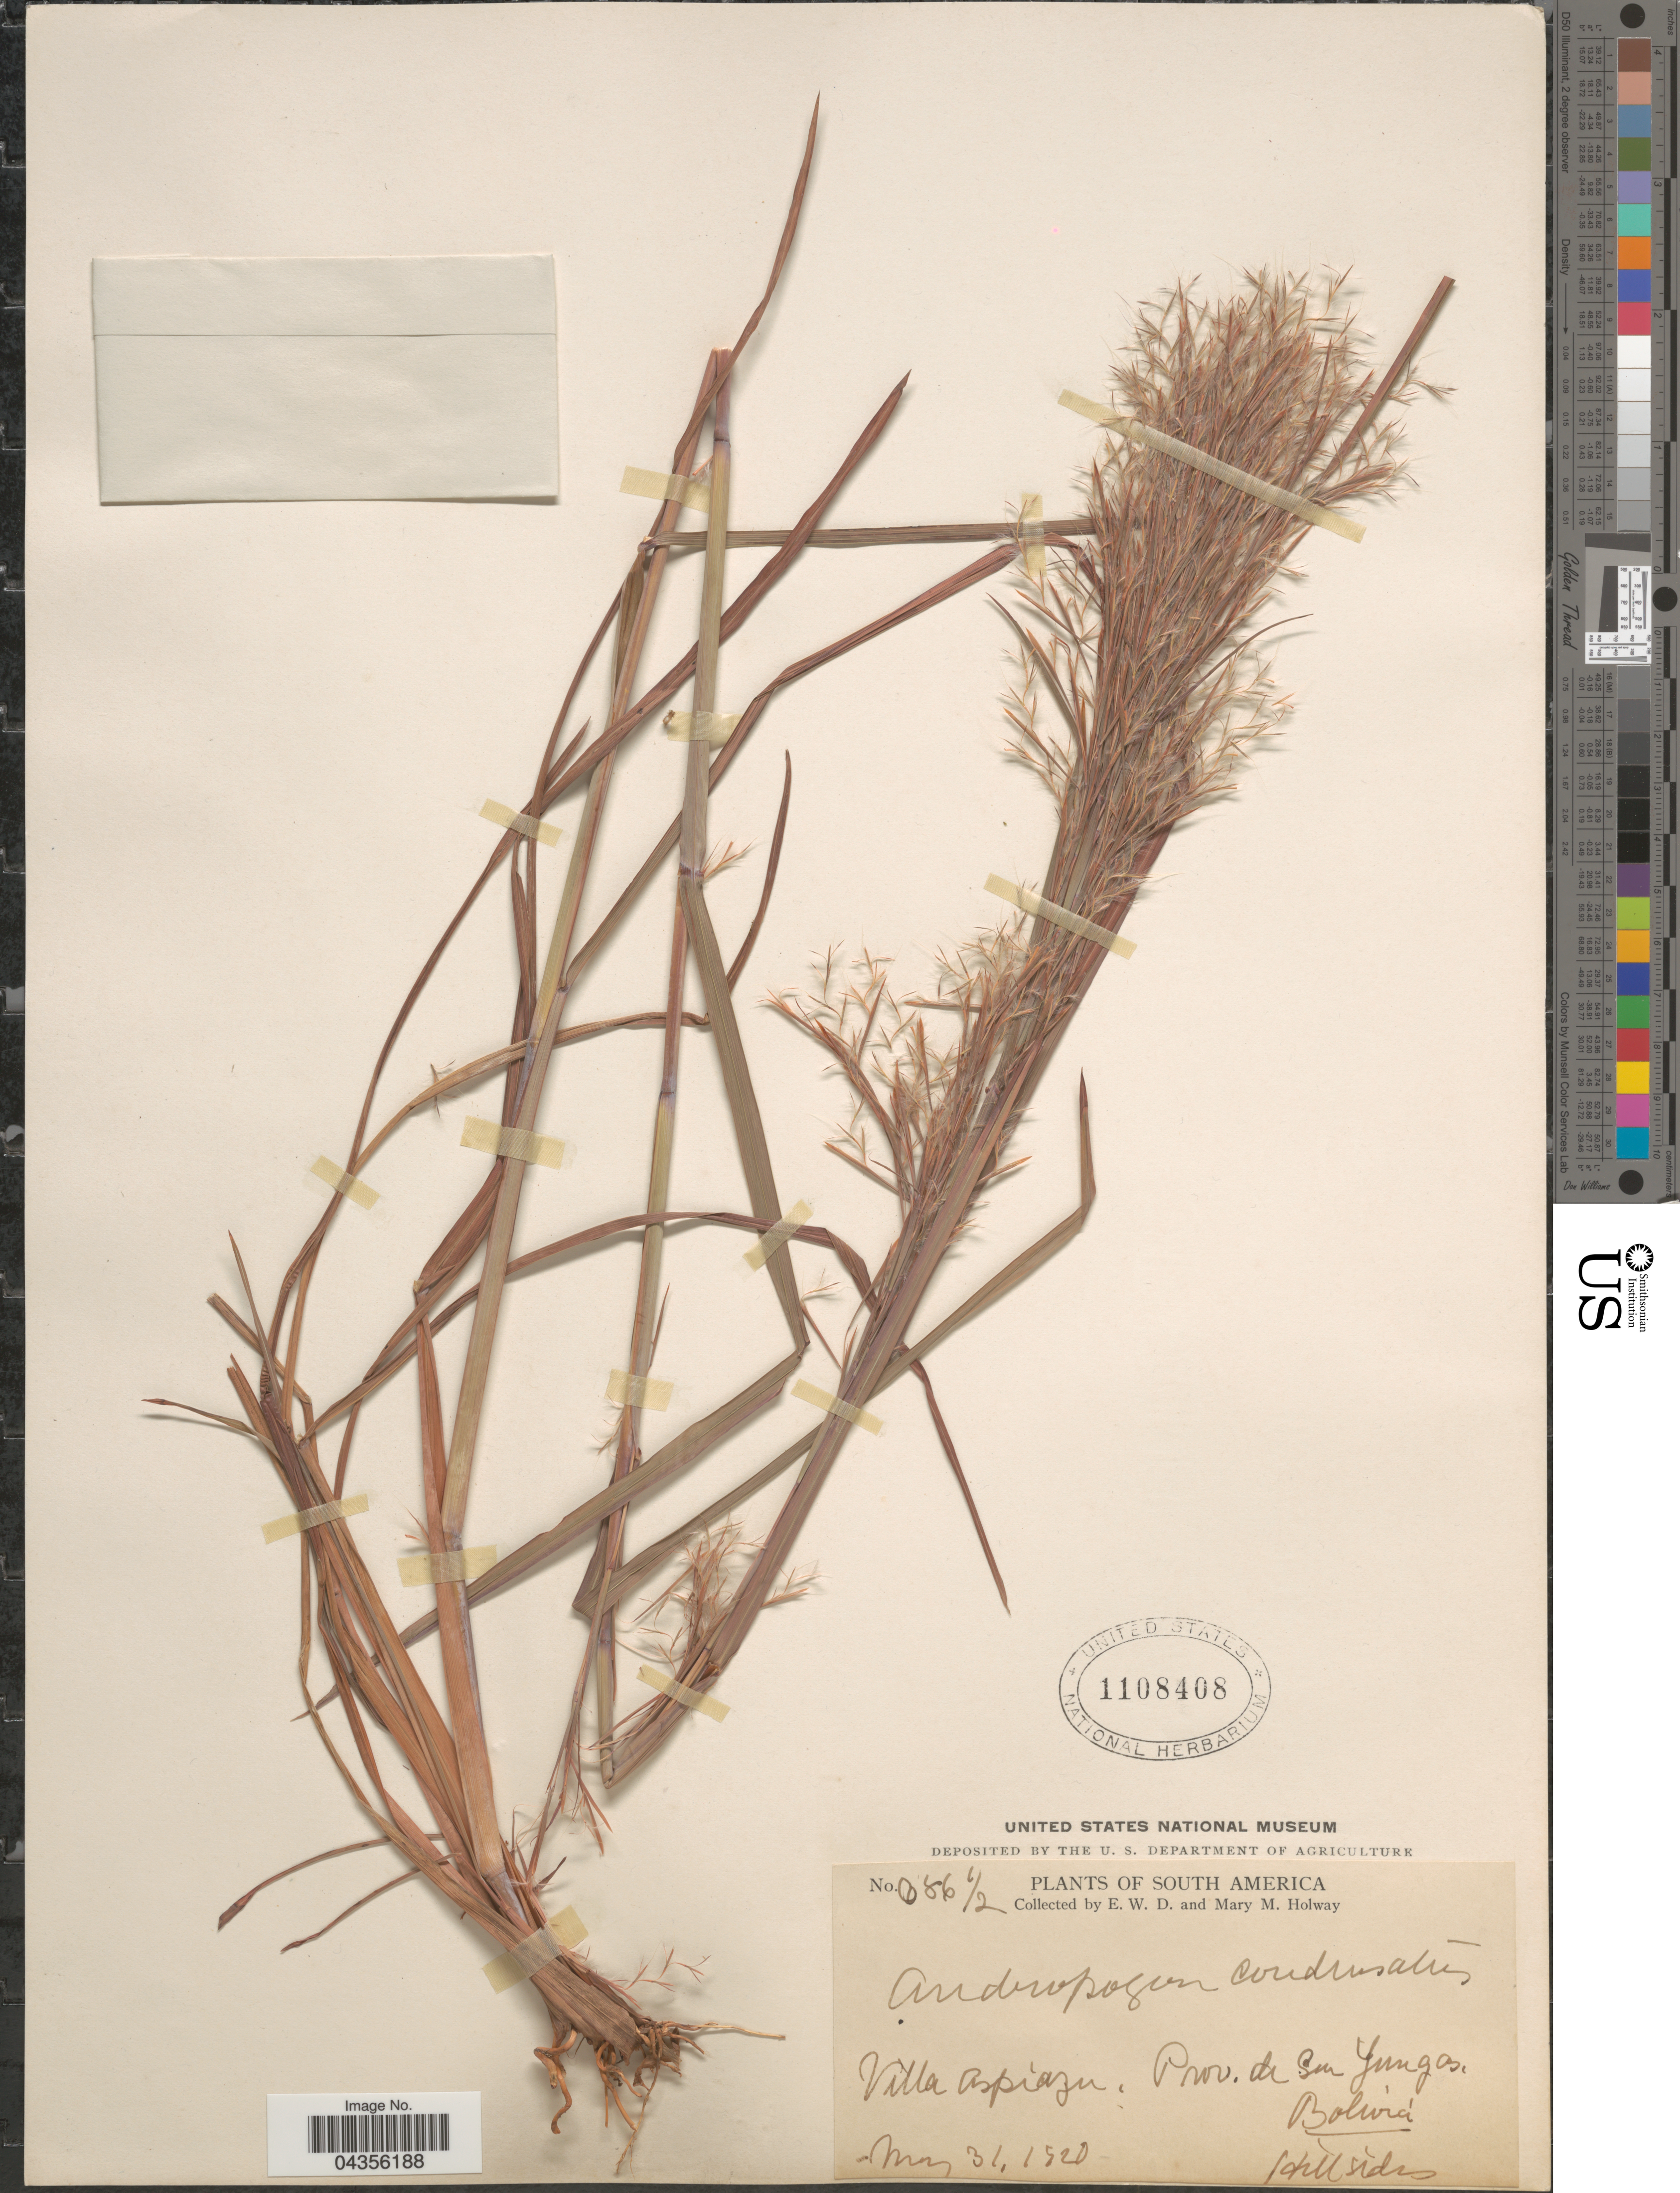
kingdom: Plantae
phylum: Tracheophyta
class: Liliopsida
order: Poales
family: Poaceae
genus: Schizachyrium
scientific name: Schizachyrium condensatum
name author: (Kunth) Nees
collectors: E. W. D. Holway & M. M. Holway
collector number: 886½*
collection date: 1920-05-31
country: Bolivia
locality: Villa Aspiazu, Prov. de Sur Yungas, Hillsides.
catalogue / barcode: US 1108408